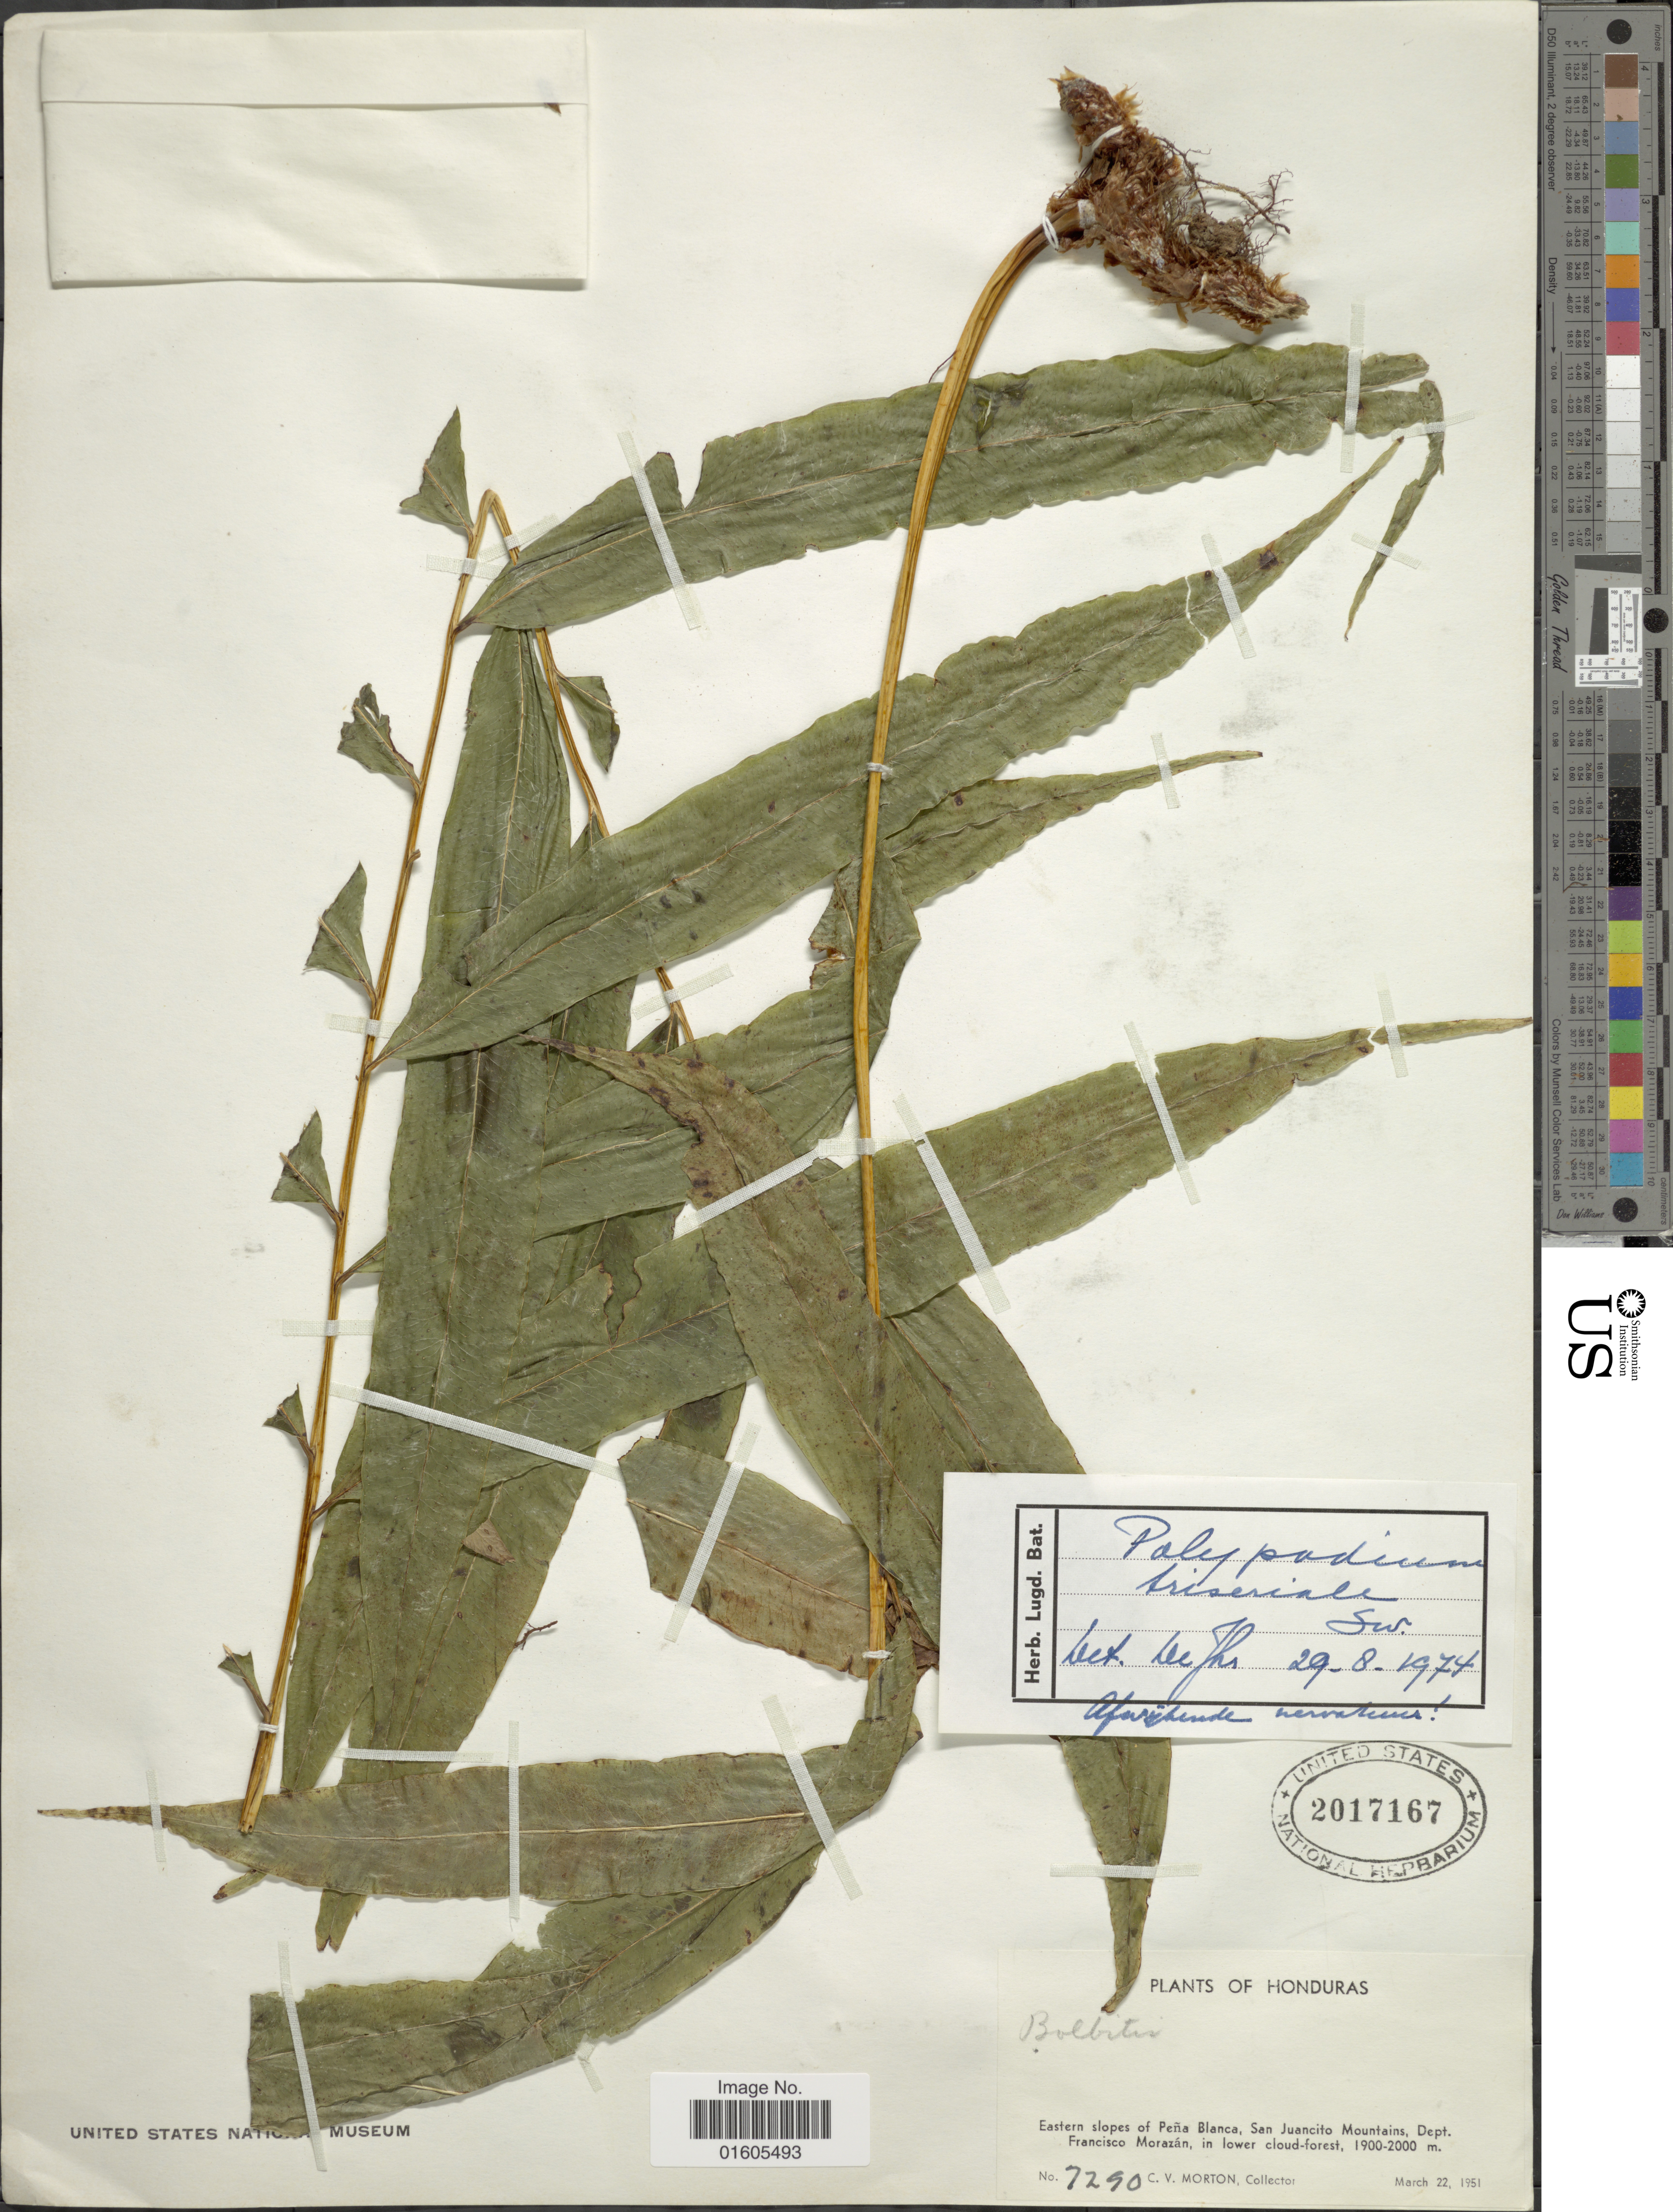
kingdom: Plantae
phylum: Tracheophyta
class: Polypodiopsida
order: Polypodiales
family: Polypodiaceae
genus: Serpocaulon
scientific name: Serpocaulon triseriale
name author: (Sw.) A.R. Sm.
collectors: C. V. Morton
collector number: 7290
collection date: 1951-03-22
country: Honduras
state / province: Fco. Morazán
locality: Eastern slopes of Peña Blanca, San Juancito Mountains, Dept. Francisco Morazán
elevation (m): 1900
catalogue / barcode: US 2017167